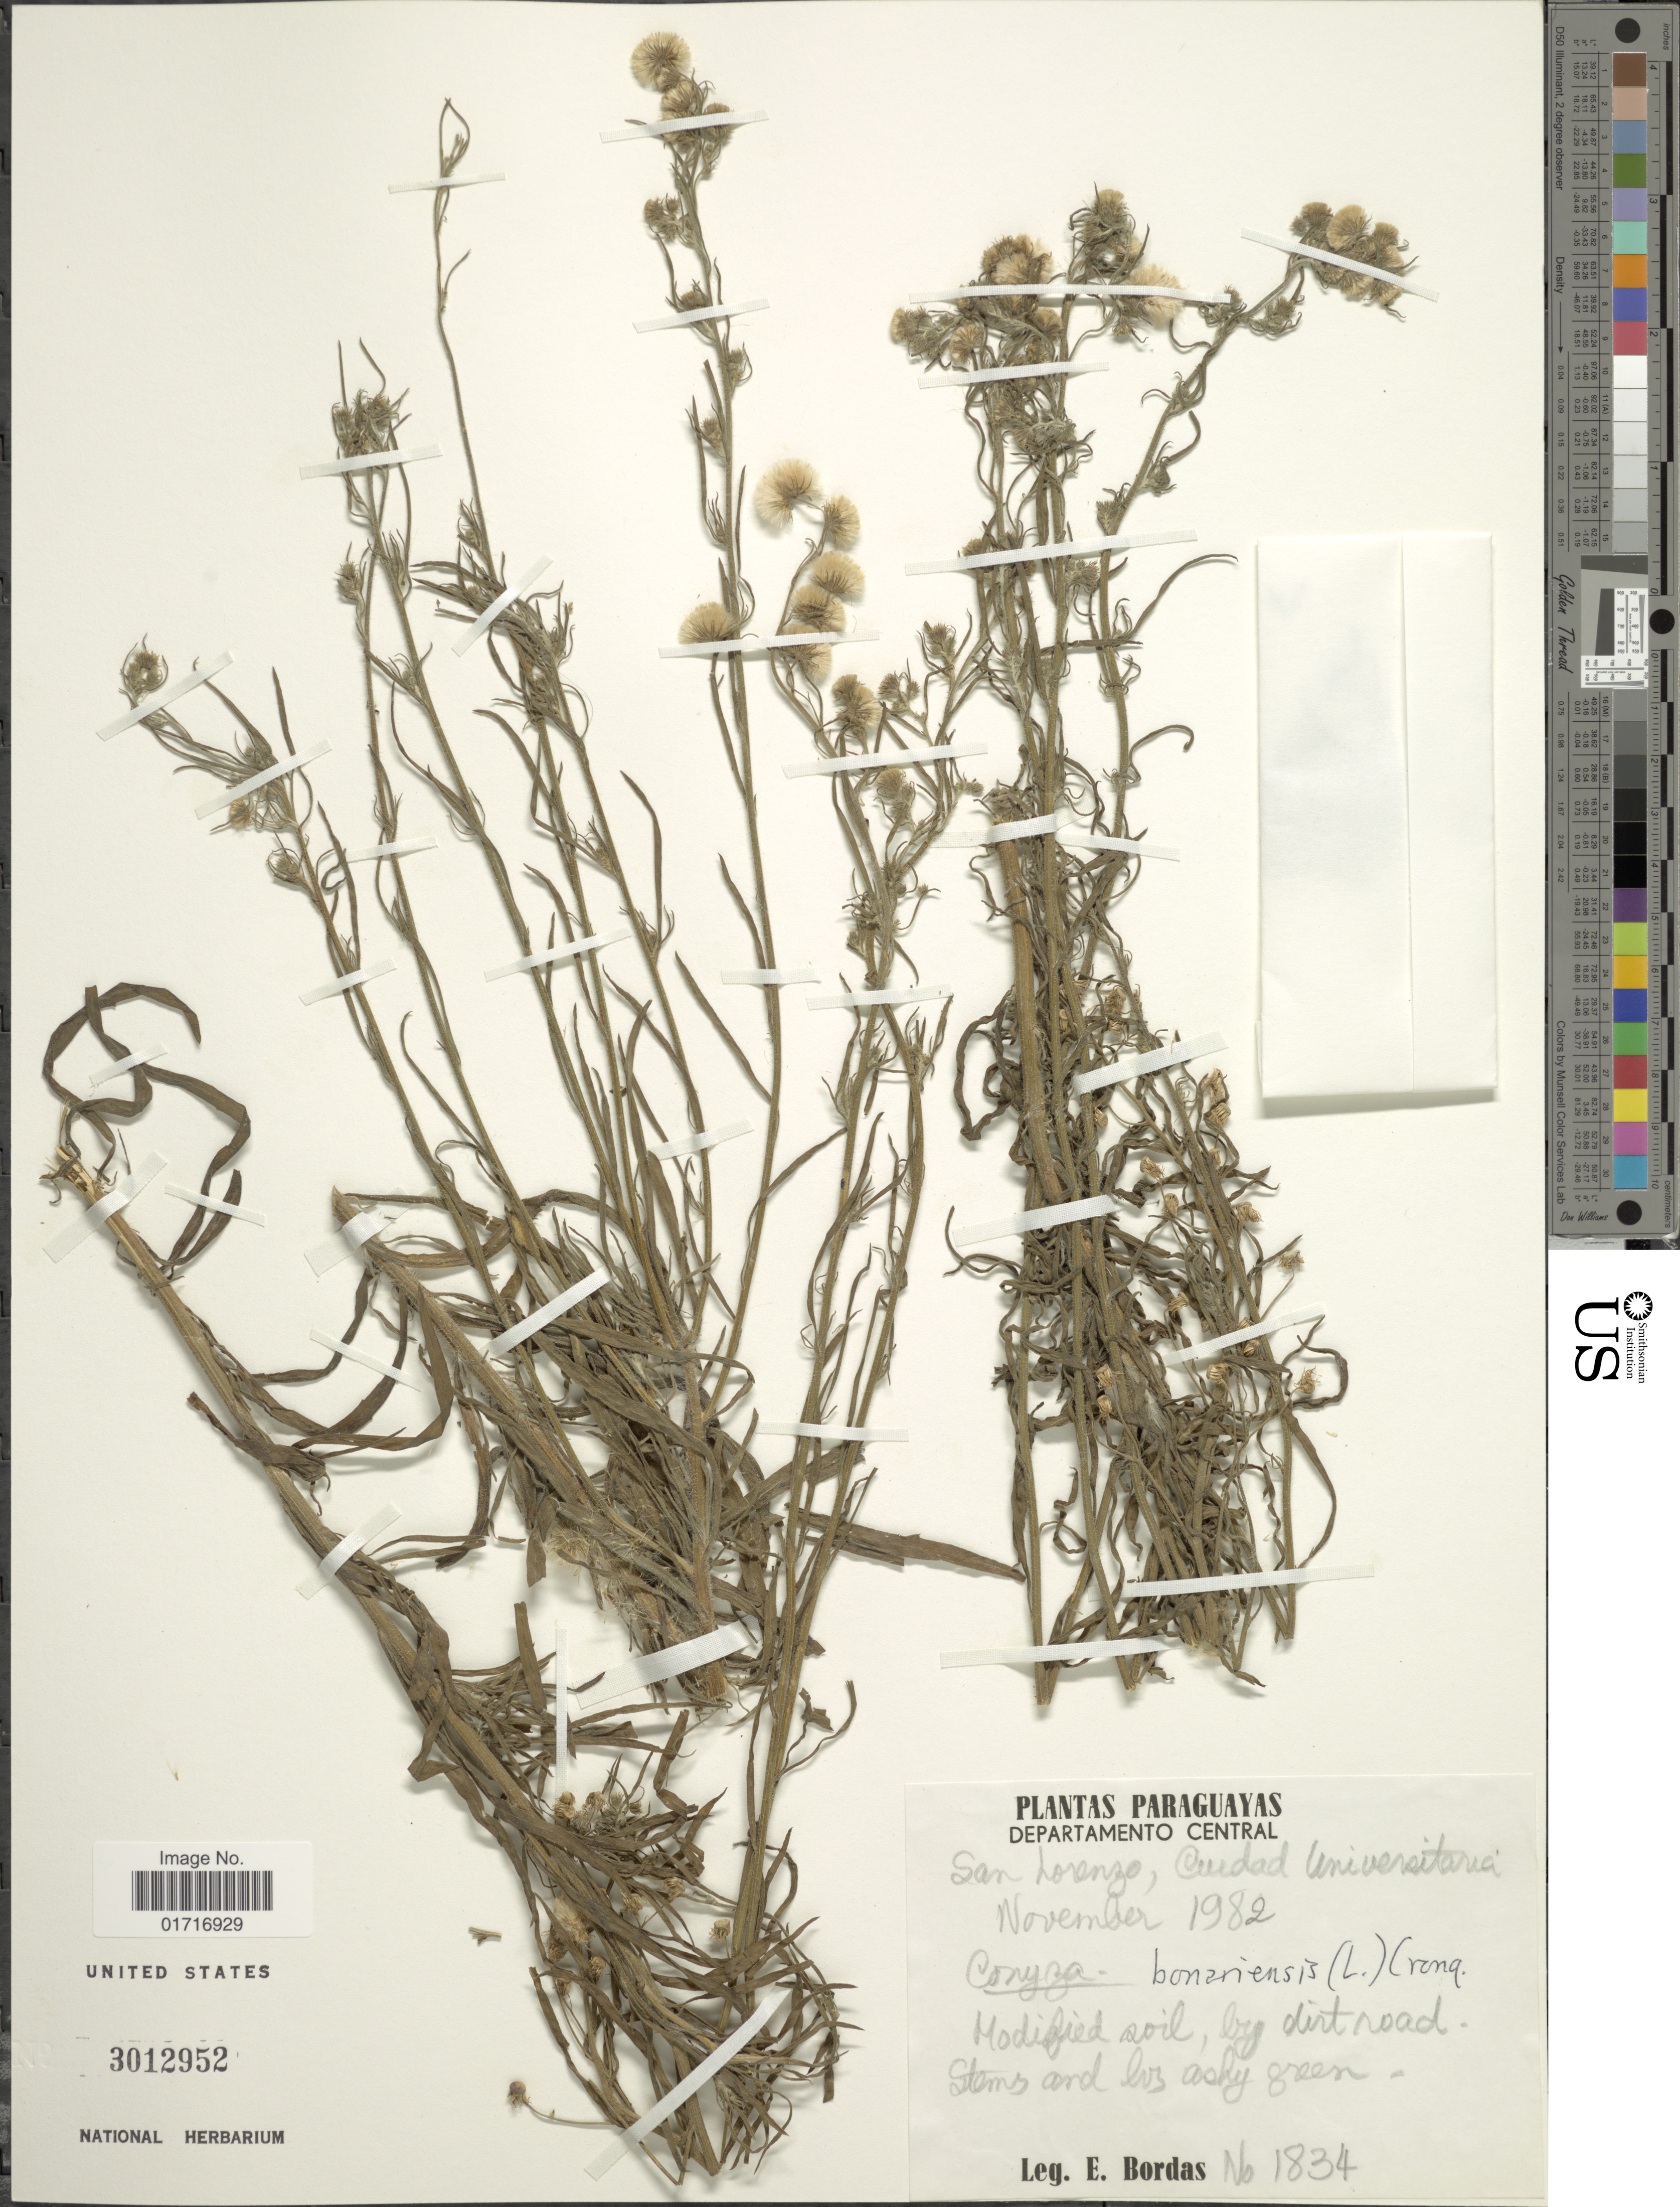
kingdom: Plantae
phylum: Tracheophyta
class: Magnoliopsida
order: Asterales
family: Asteraceae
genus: Conyza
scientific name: Conyza bonariensis var. leiotheca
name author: (S.F. Blake) Cuatrec.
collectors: E. Bordas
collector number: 1834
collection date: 1982-11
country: Paraguay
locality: Departamento Central, San Lorenzo, Cuidad Universitaria.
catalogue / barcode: US 3012952